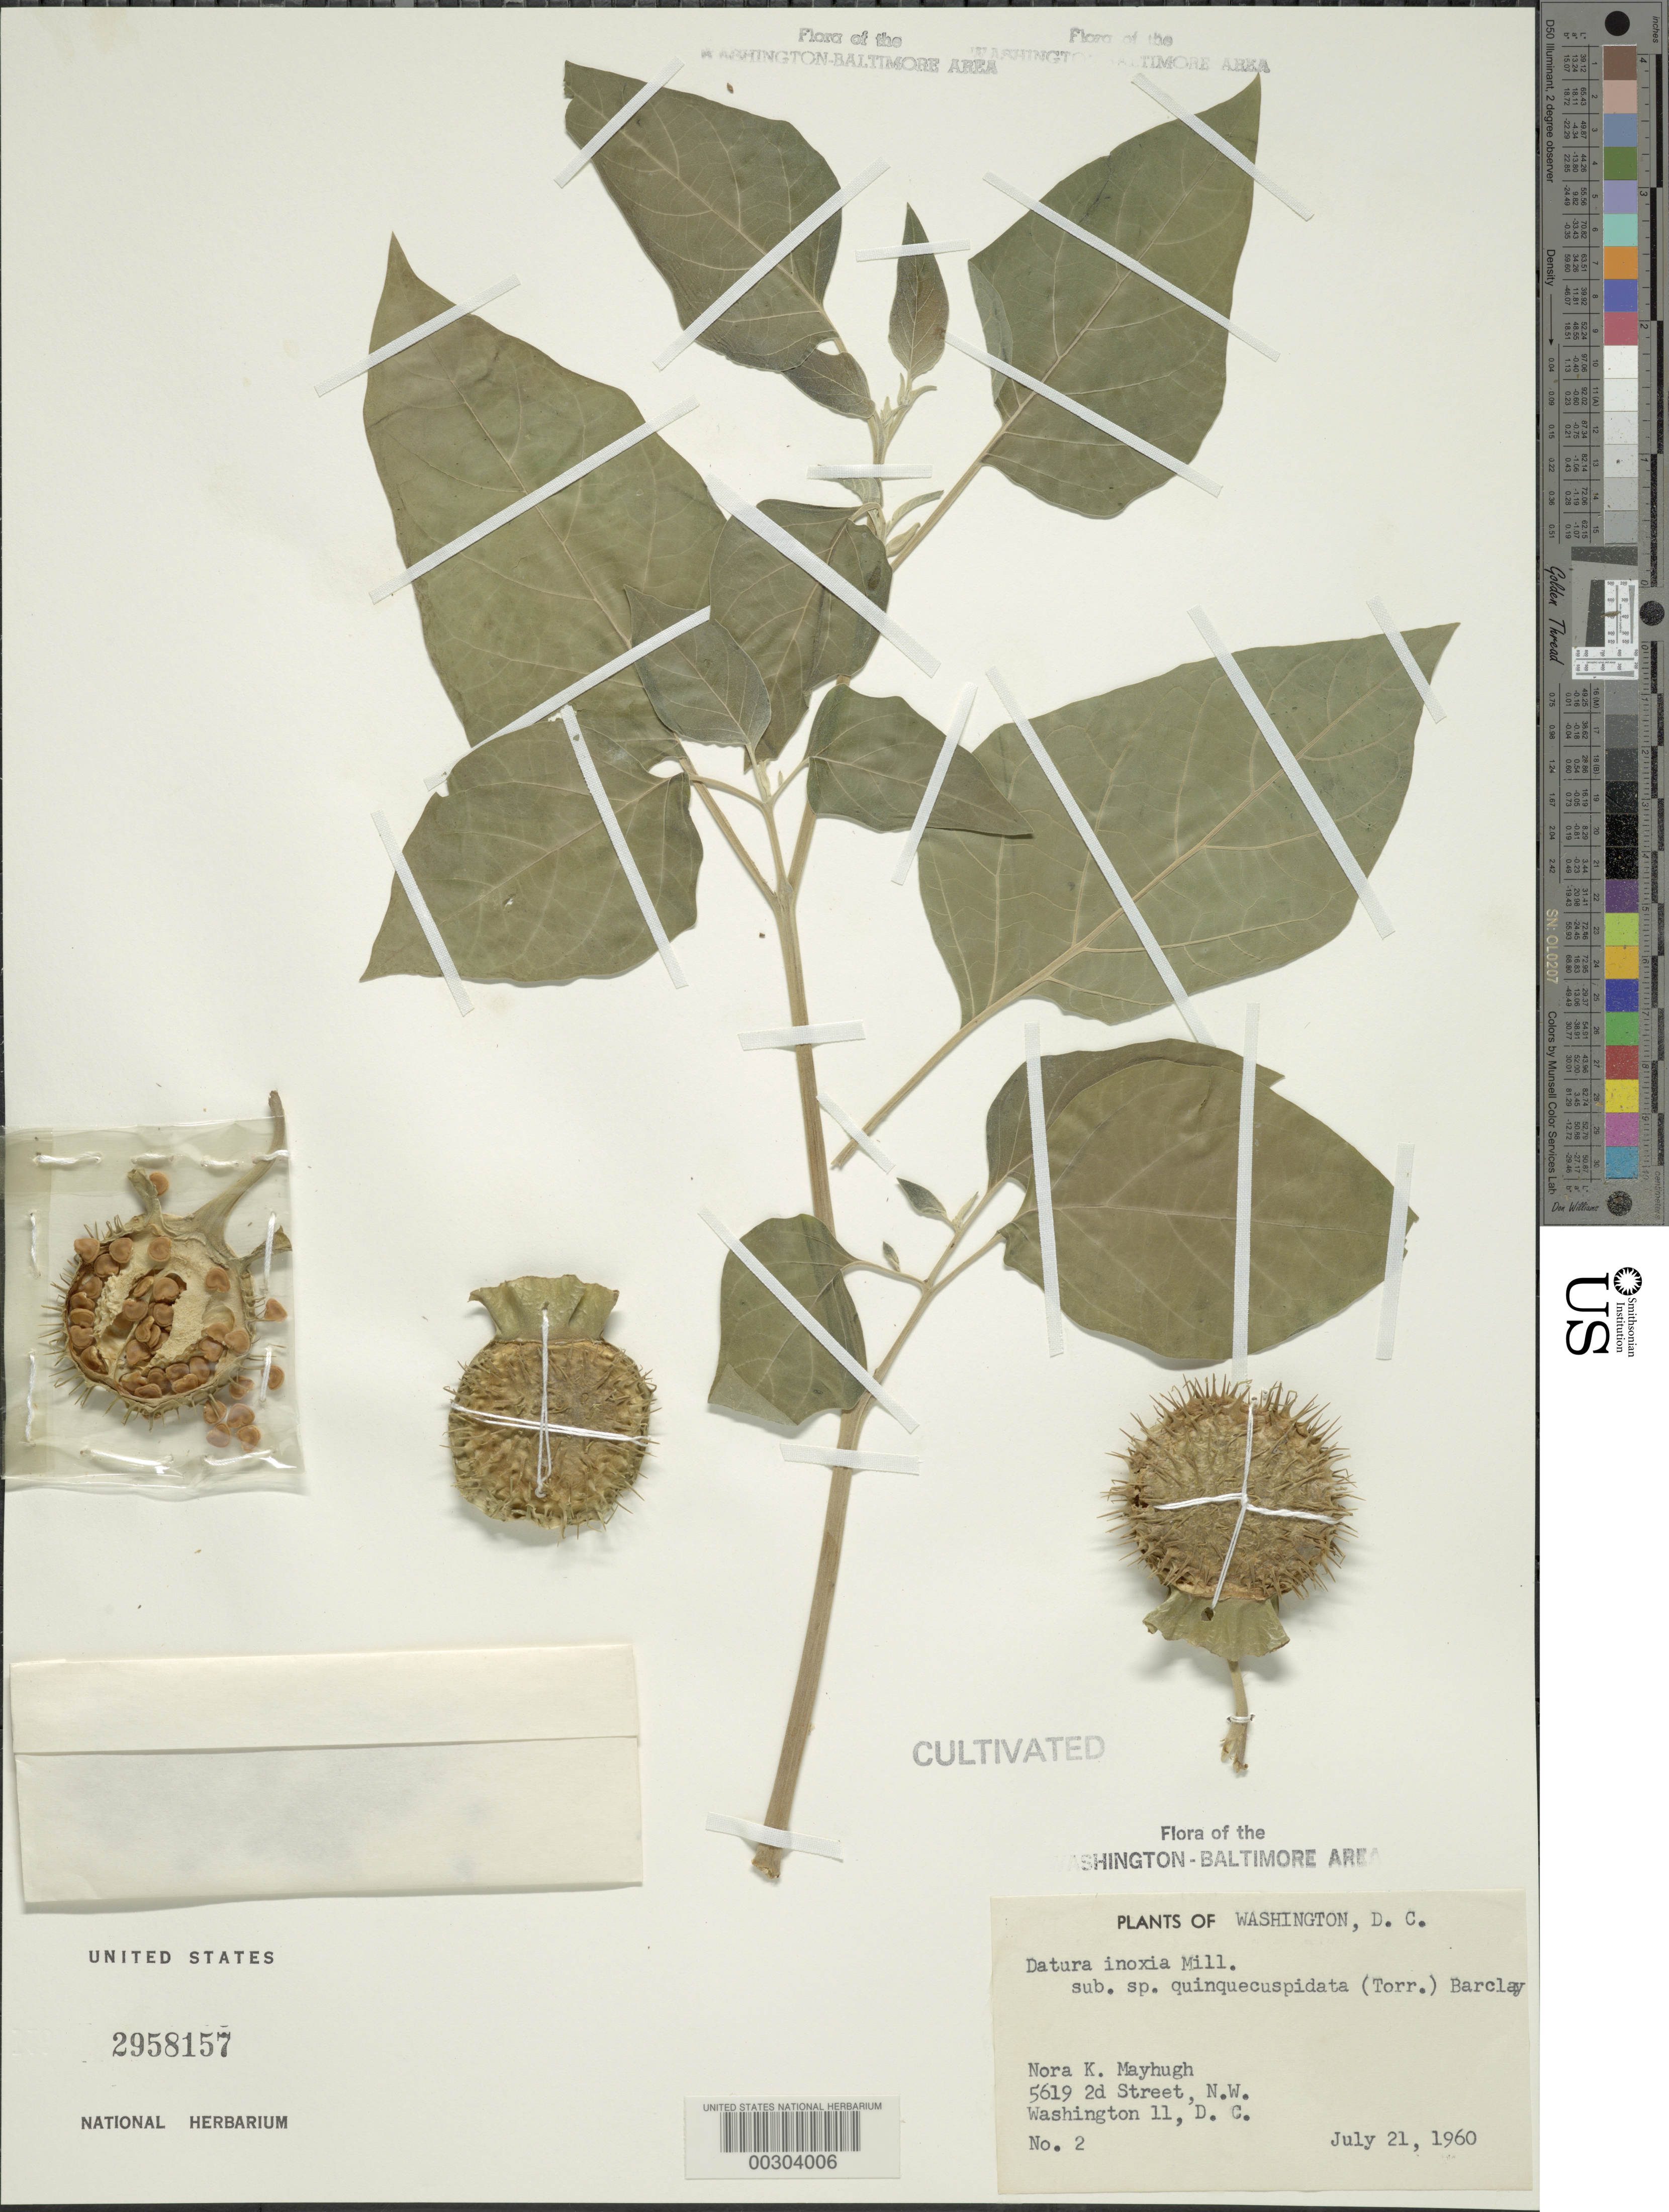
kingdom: Plantae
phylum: Tracheophyta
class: Magnoliopsida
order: Solanales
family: Solanaceae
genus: Datura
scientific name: Datura innoxia subsp. quinquecuspidata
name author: (Torr.) A.S. Barclay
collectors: N. Mayhugh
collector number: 2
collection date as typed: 21 Jul 1960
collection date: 1960-07-21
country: United States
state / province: District of Columbia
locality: Washington, 5619 2nd St, NW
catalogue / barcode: US 2958157